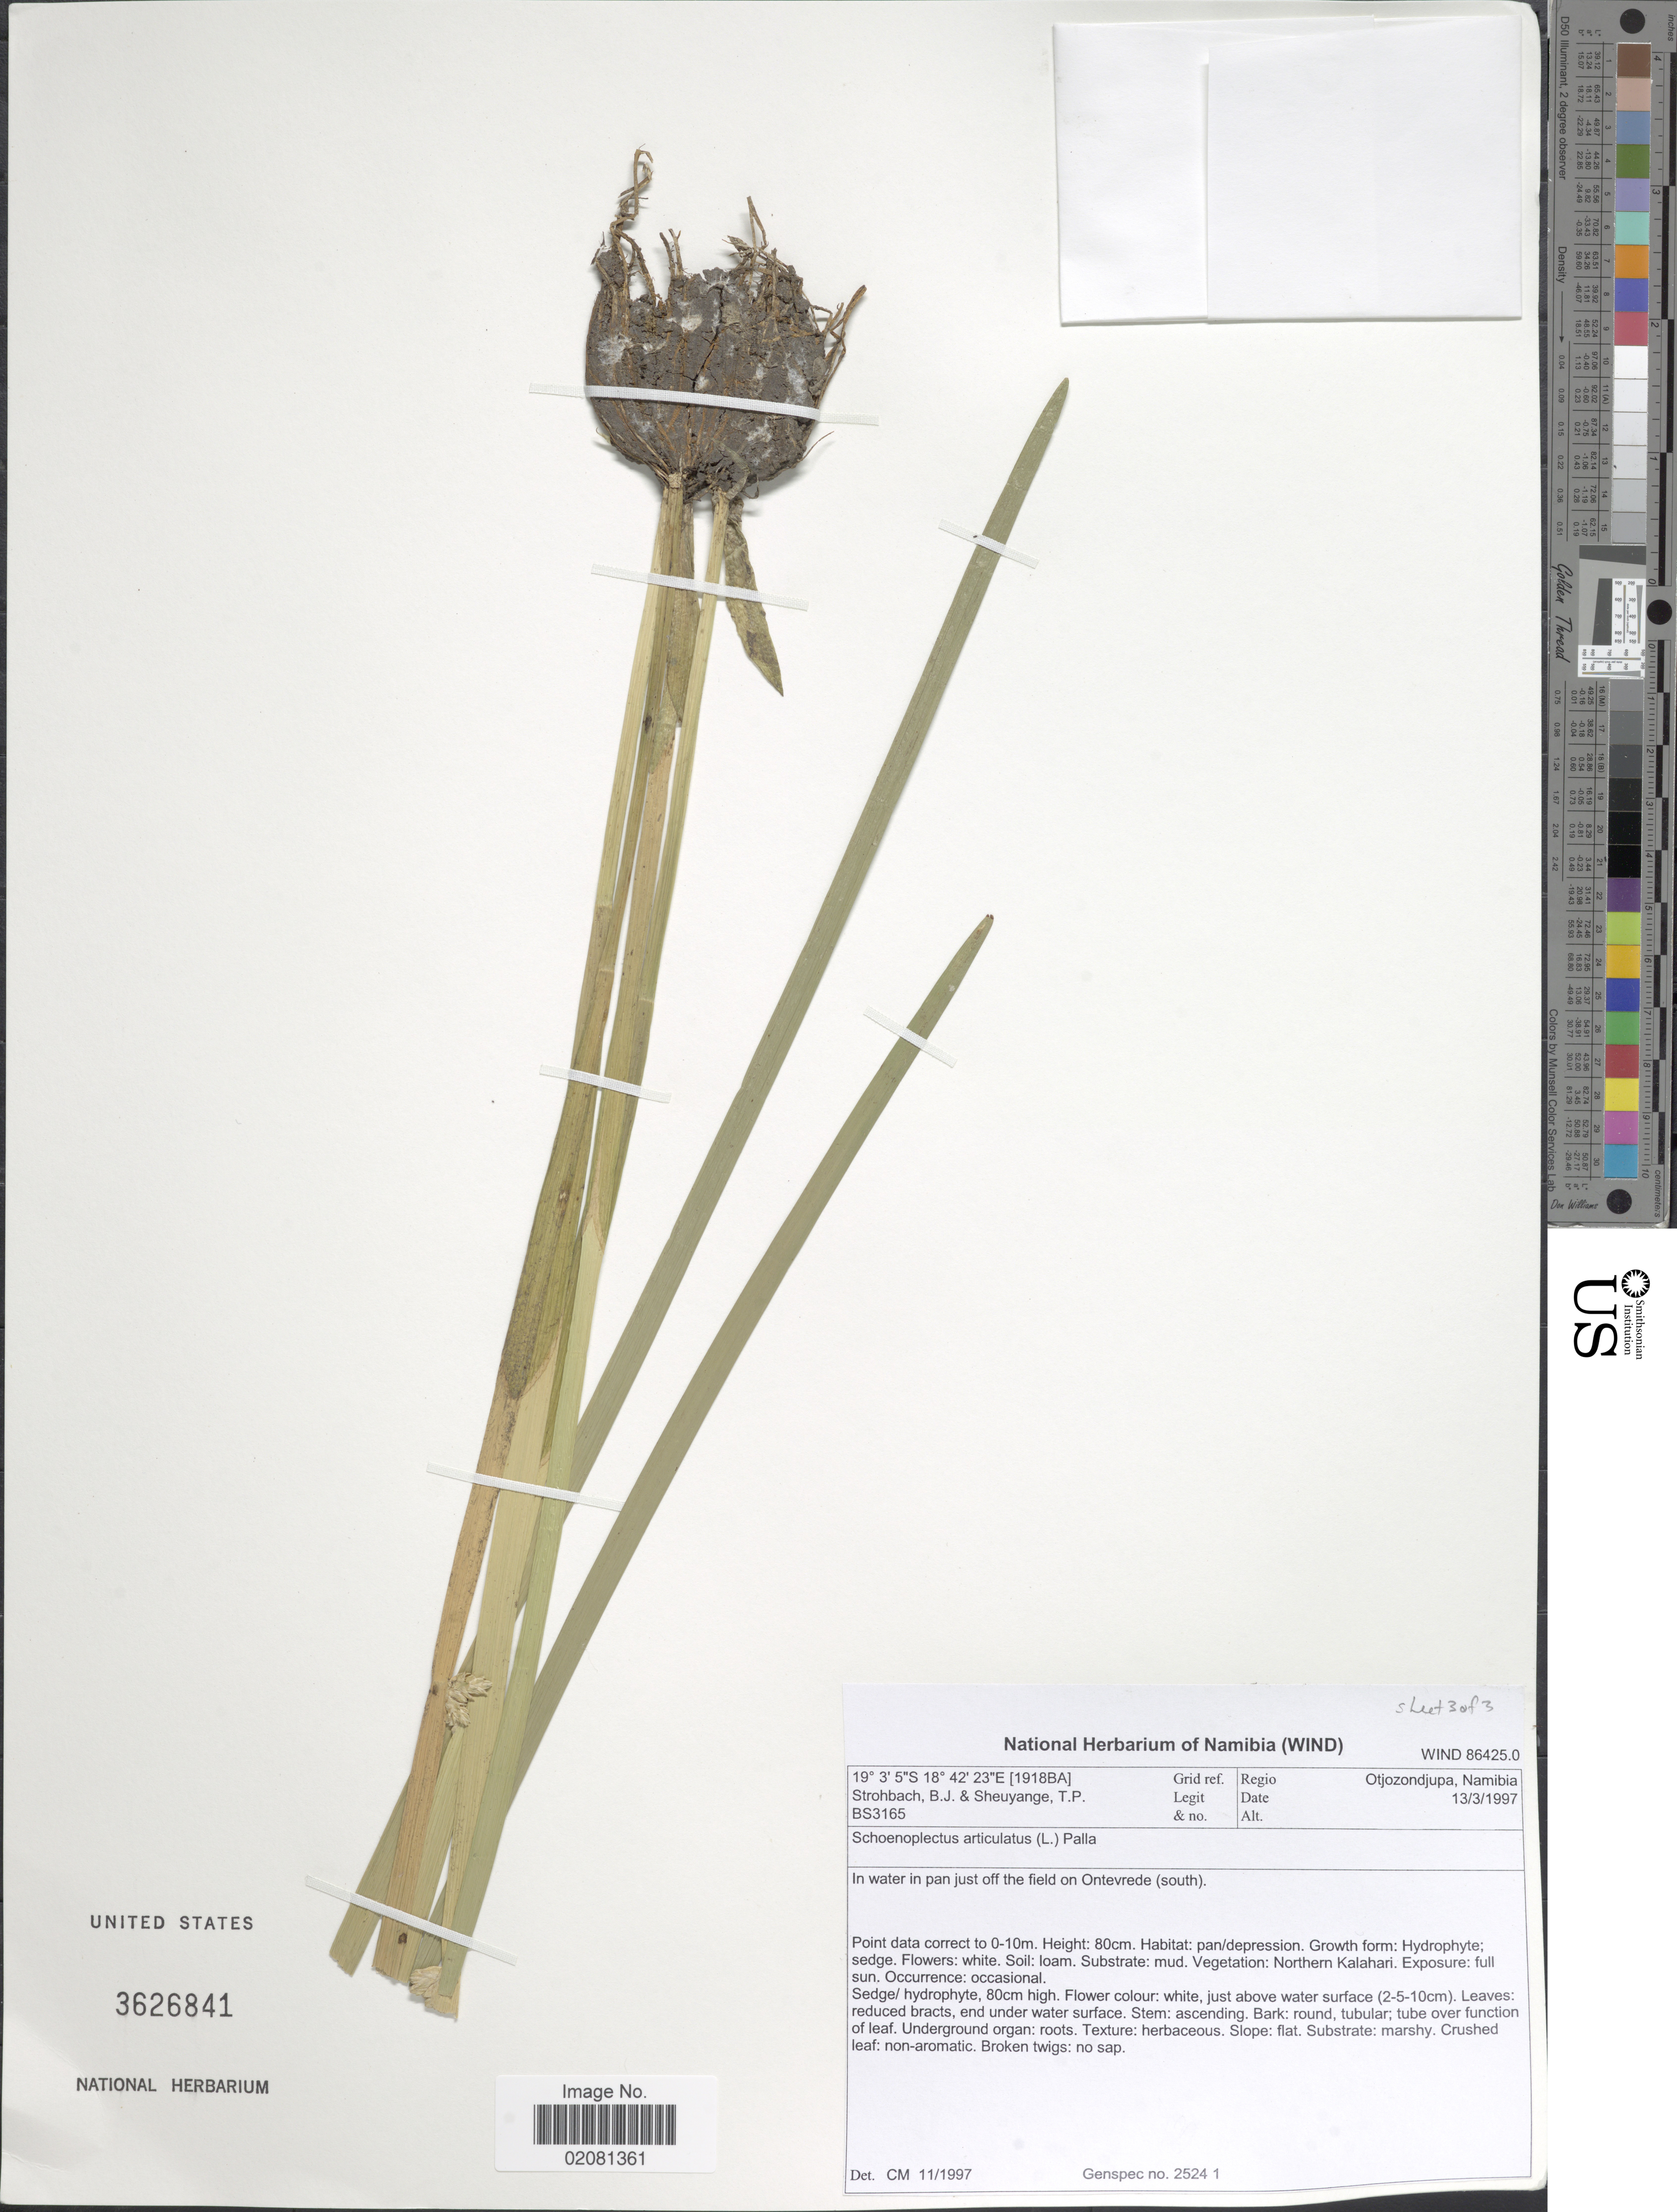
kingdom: Plantae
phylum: Tracheophyta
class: Liliopsida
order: Poales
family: Cyperaceae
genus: Schoenoplectus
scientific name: Schoenoplectus articulatus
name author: (L.) Palla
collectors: B. Strohbach & T. Sheuyange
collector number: BS3165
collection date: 1997-03-13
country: Namibia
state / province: Otjozondjupa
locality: In water in pan just off the fields on Ontevrede (south).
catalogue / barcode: US 3626841